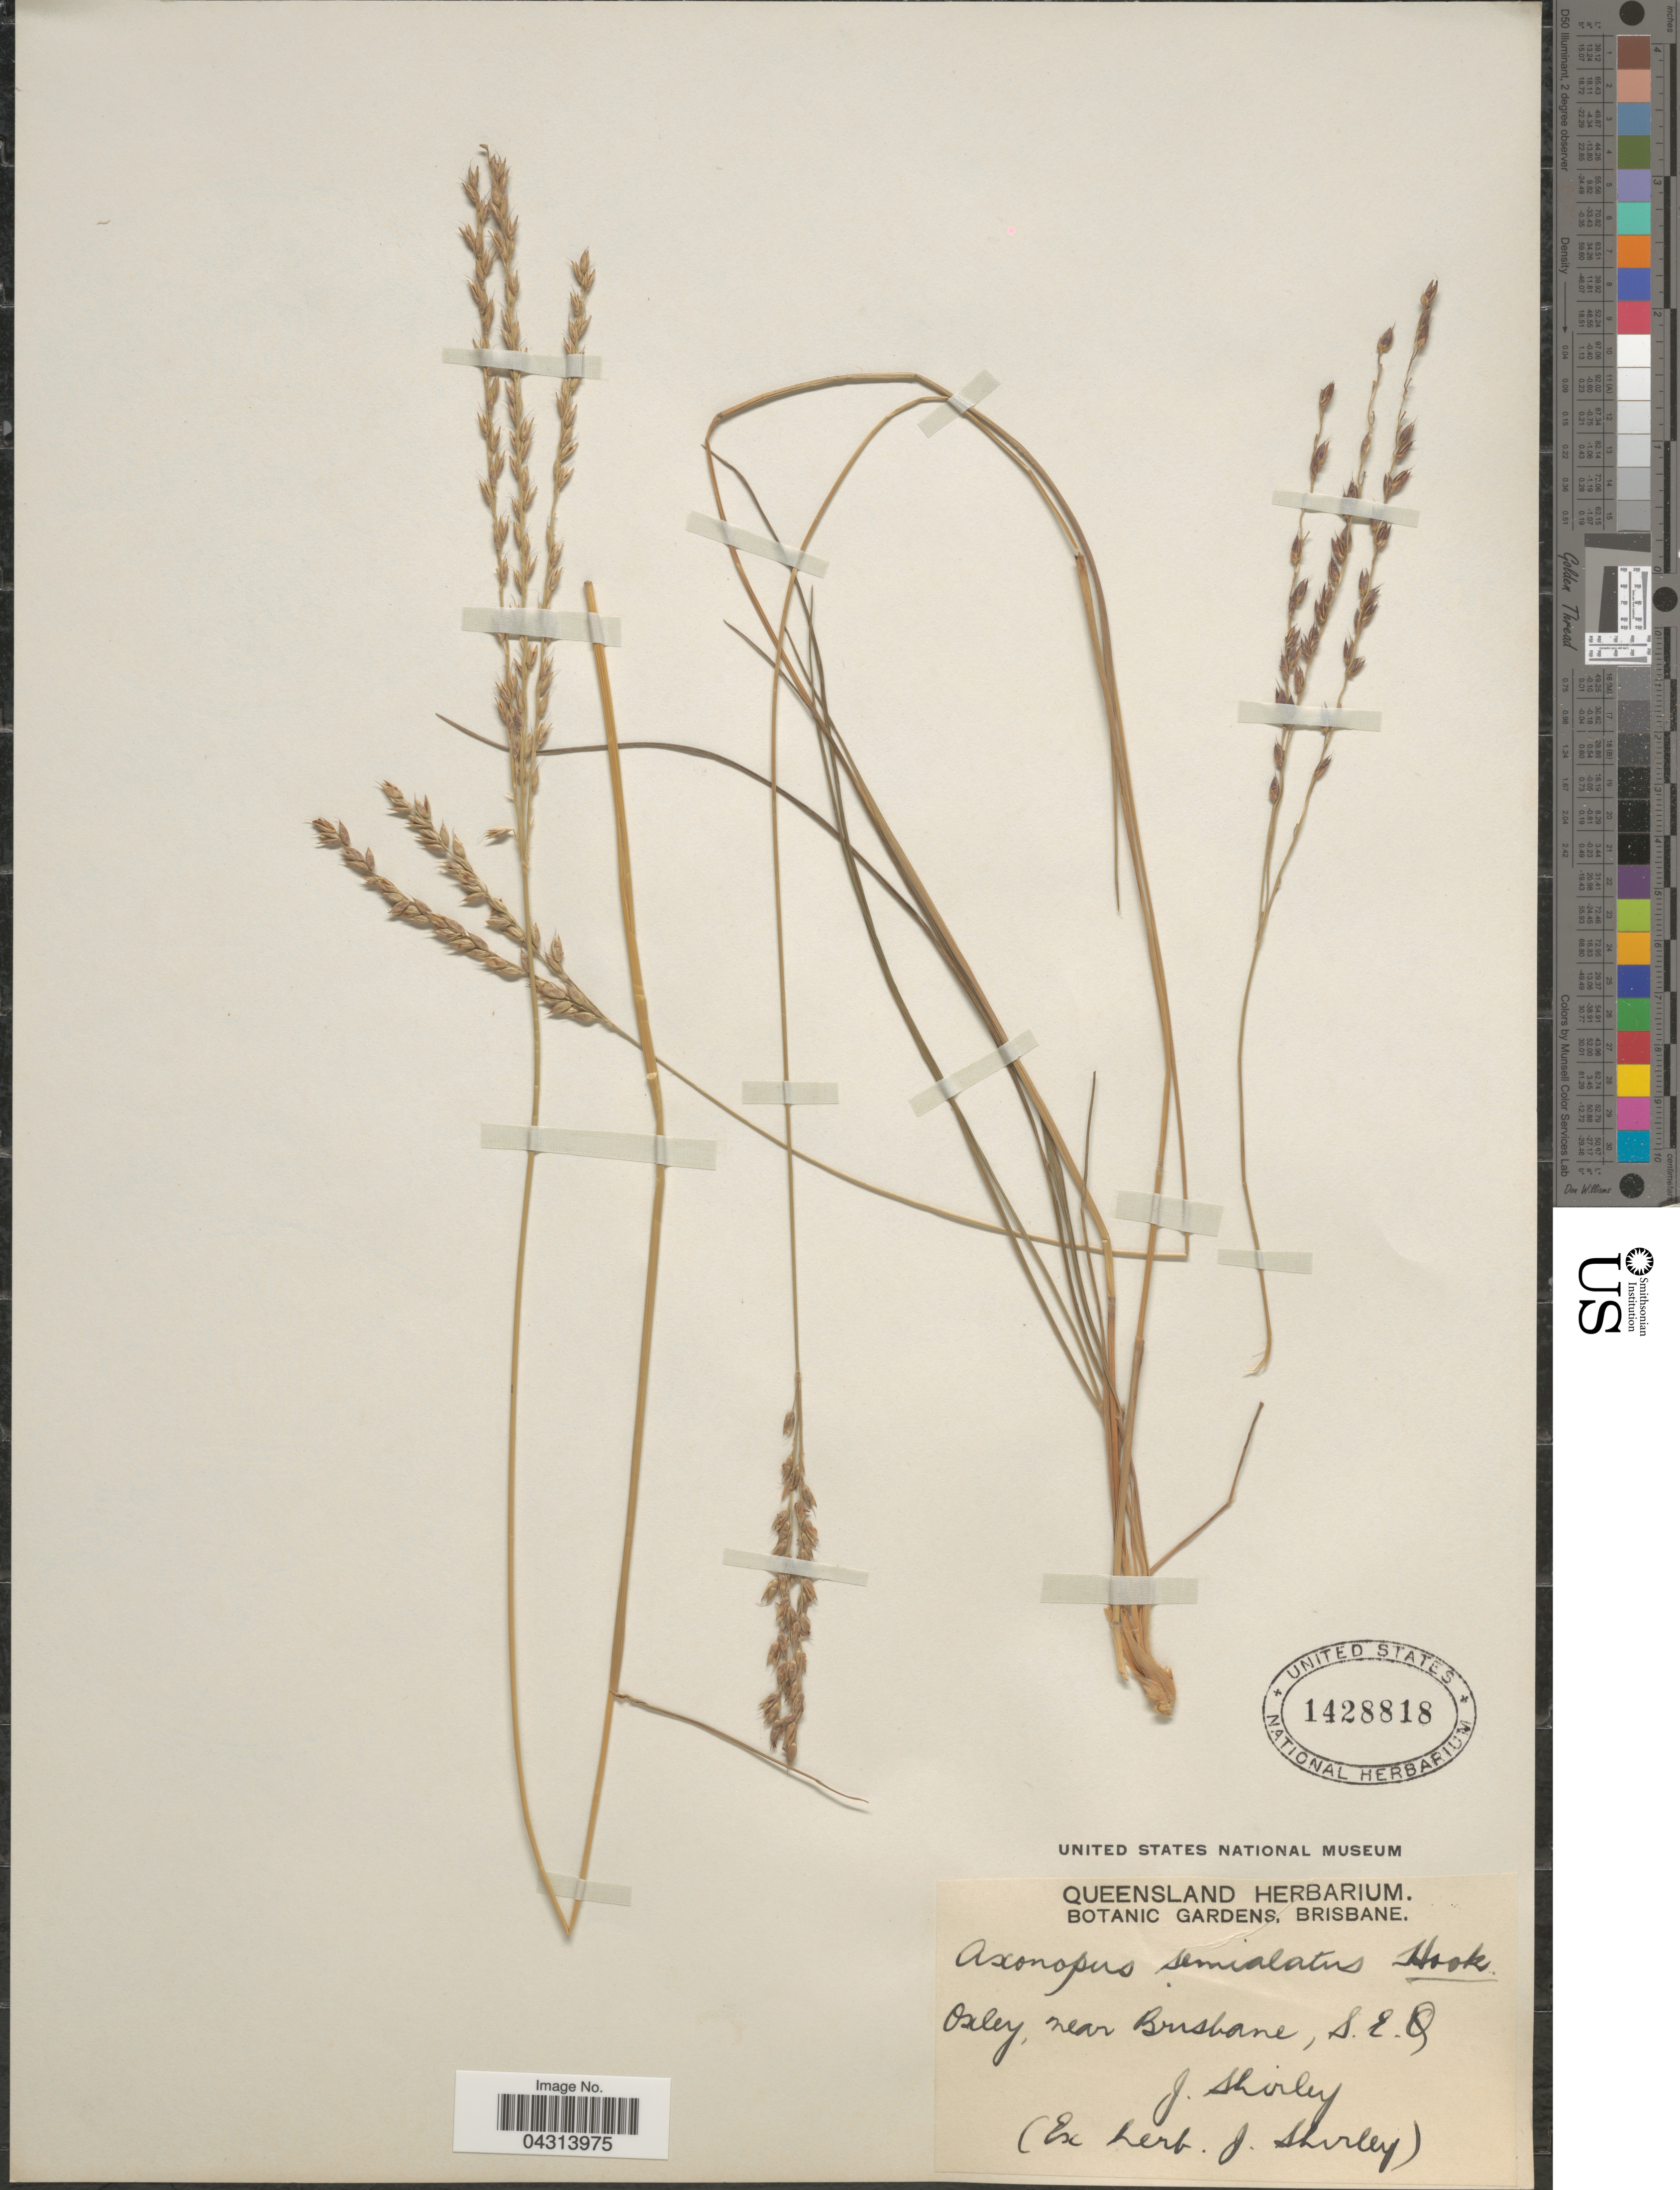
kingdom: Plantae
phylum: Tracheophyta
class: Liliopsida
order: Poales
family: Poaceae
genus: Alloteropsis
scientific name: Alloteropsis semialata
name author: (R. Br.) Hitchc.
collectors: J. Shirley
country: Australia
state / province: Queensland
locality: Oxley, near Brisbane, S.E.Q.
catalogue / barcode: US 1428818